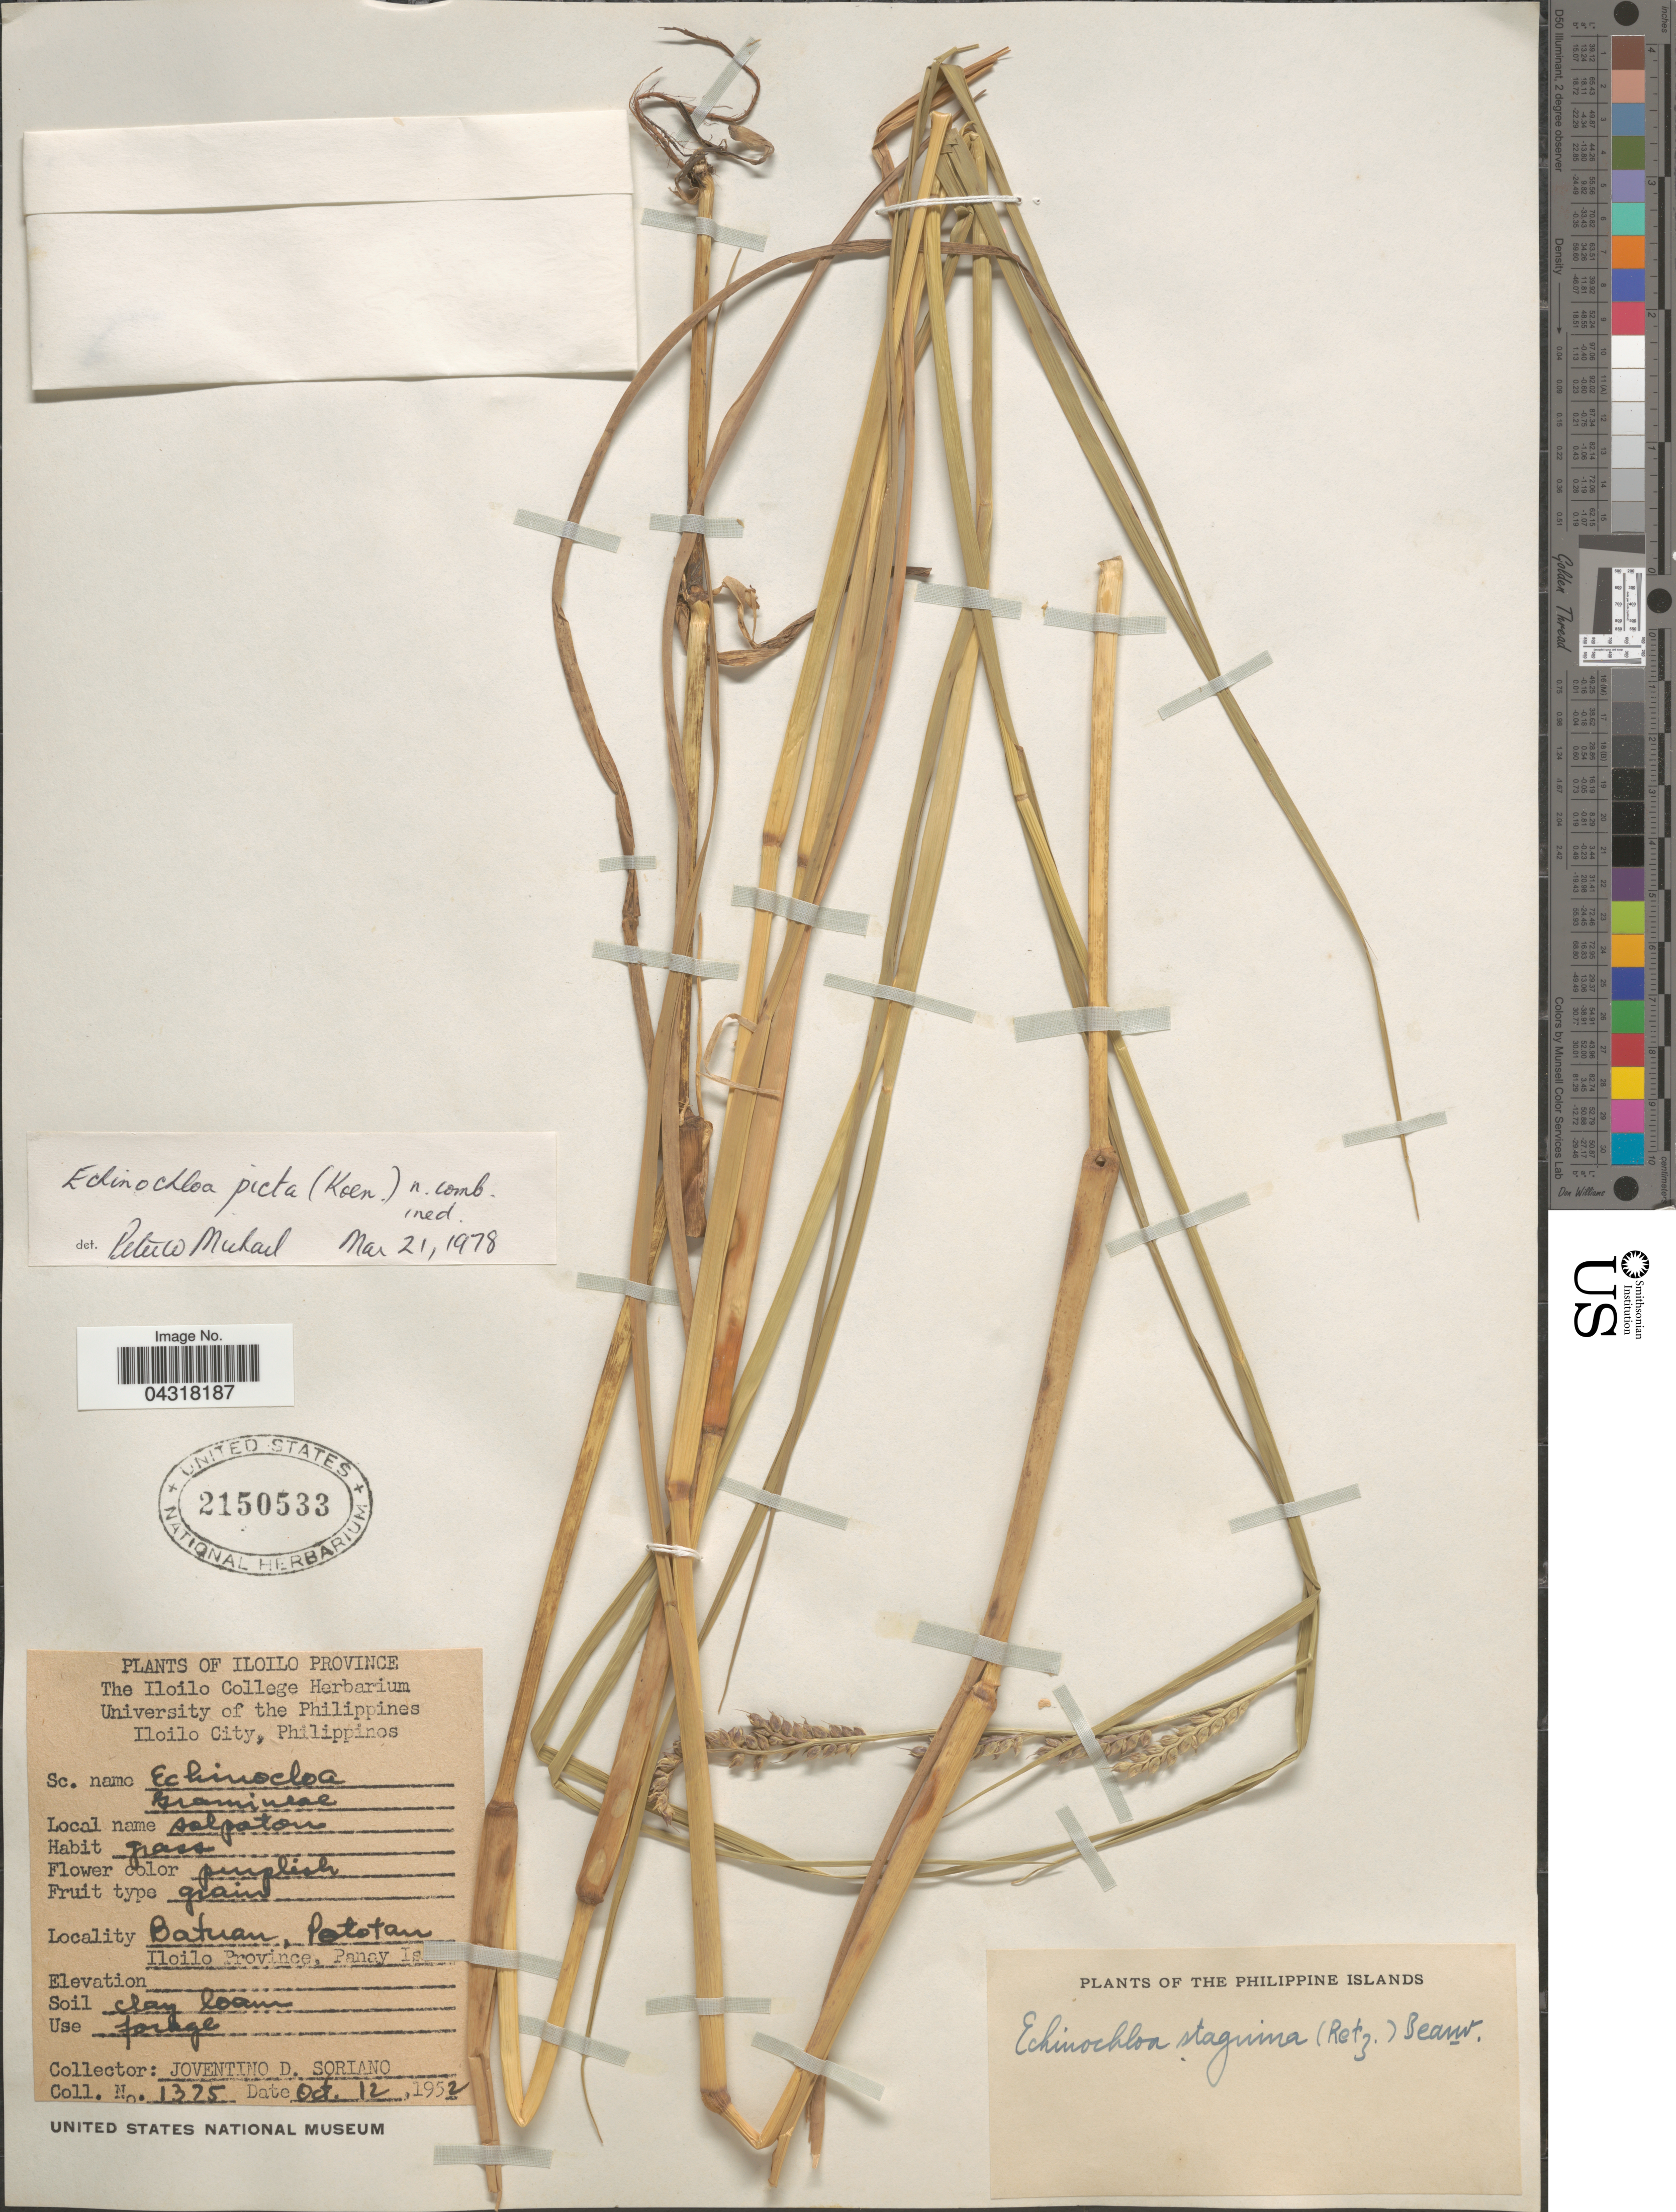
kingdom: Plantae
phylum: Tracheophyta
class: Liliopsida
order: Poales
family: Poaceae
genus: Echinochloa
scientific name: Echinochloa picta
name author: (K.D. Koenig) Michael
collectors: J. Soriano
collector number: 1325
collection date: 1952-10-12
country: Philippines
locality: Iloilo Province. Batuan, Pototan. Panay Is [illegible text].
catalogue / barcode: US 2150533